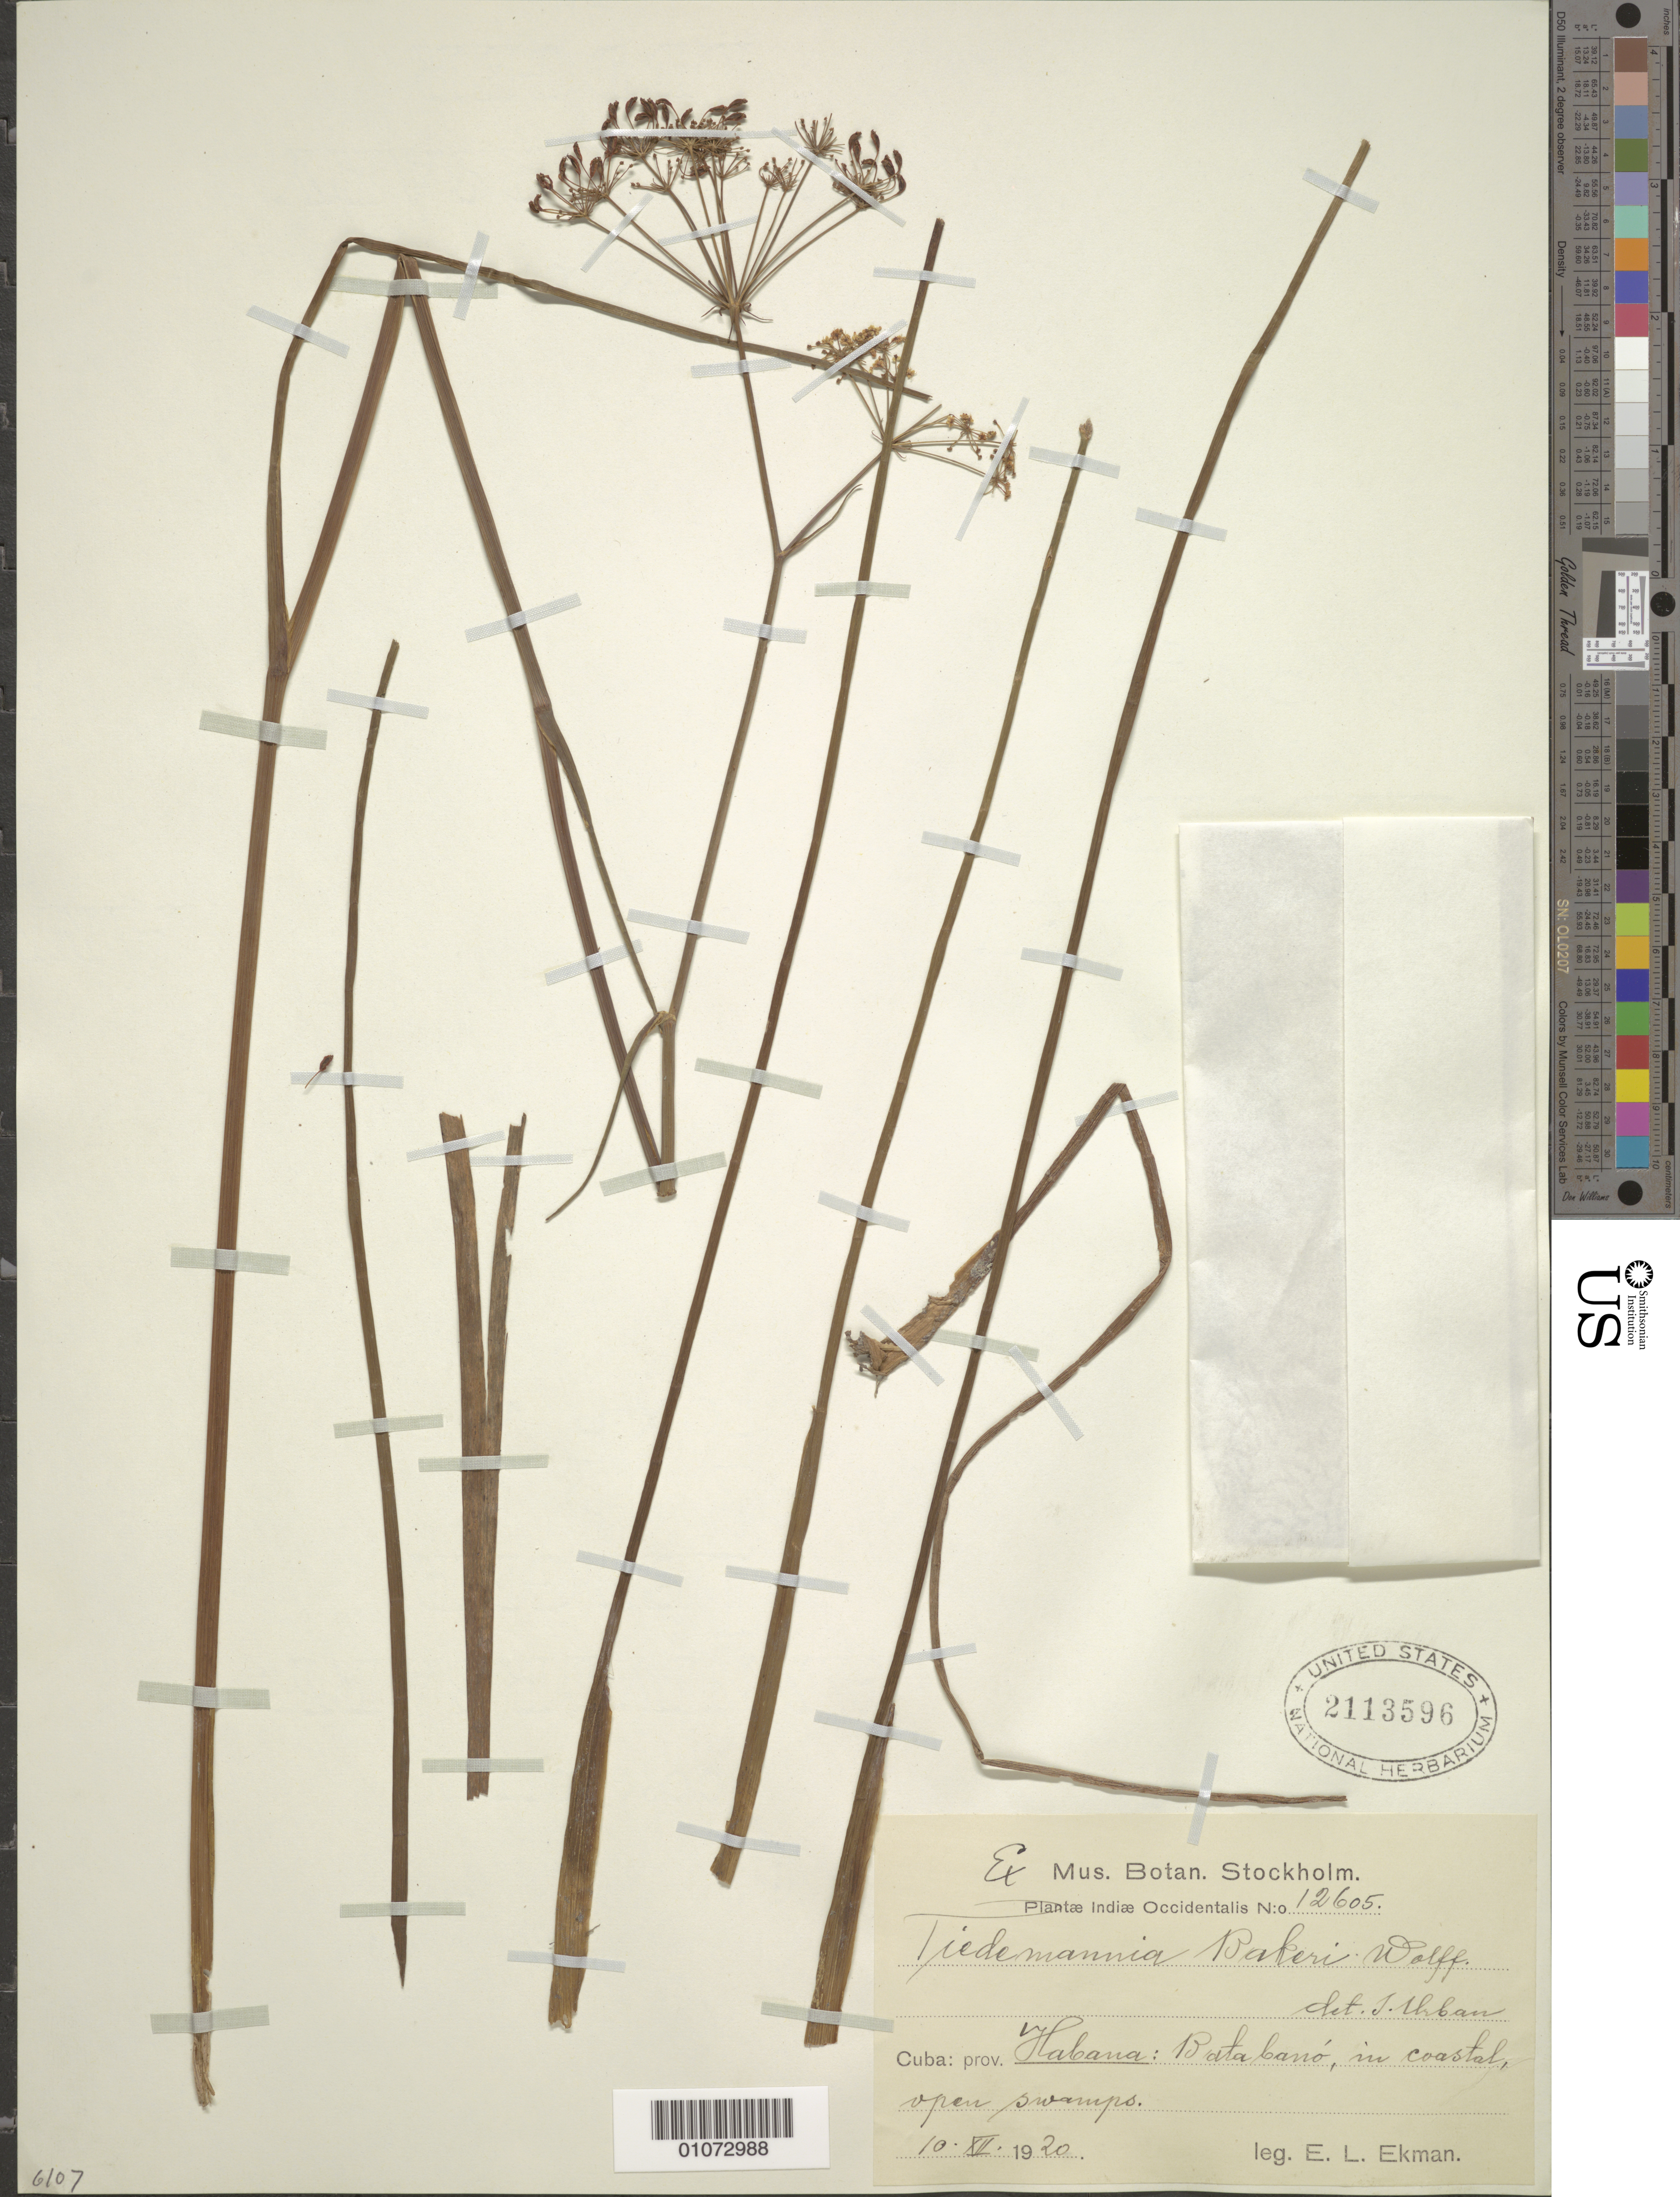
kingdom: Plantae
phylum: Tracheophyta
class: Magnoliopsida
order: Apiales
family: Apiaceae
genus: Oxypolis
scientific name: Oxypolis bakeri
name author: (H. Wolff ex Urb.) Britton & P. Wilson ex Britton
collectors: E. L. Ekman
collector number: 12605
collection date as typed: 10 Dec 1920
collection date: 1920-12-10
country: Cuba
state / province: La Habana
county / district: Batabanó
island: Cuba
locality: In coastal, open swamps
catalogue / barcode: US 2113596